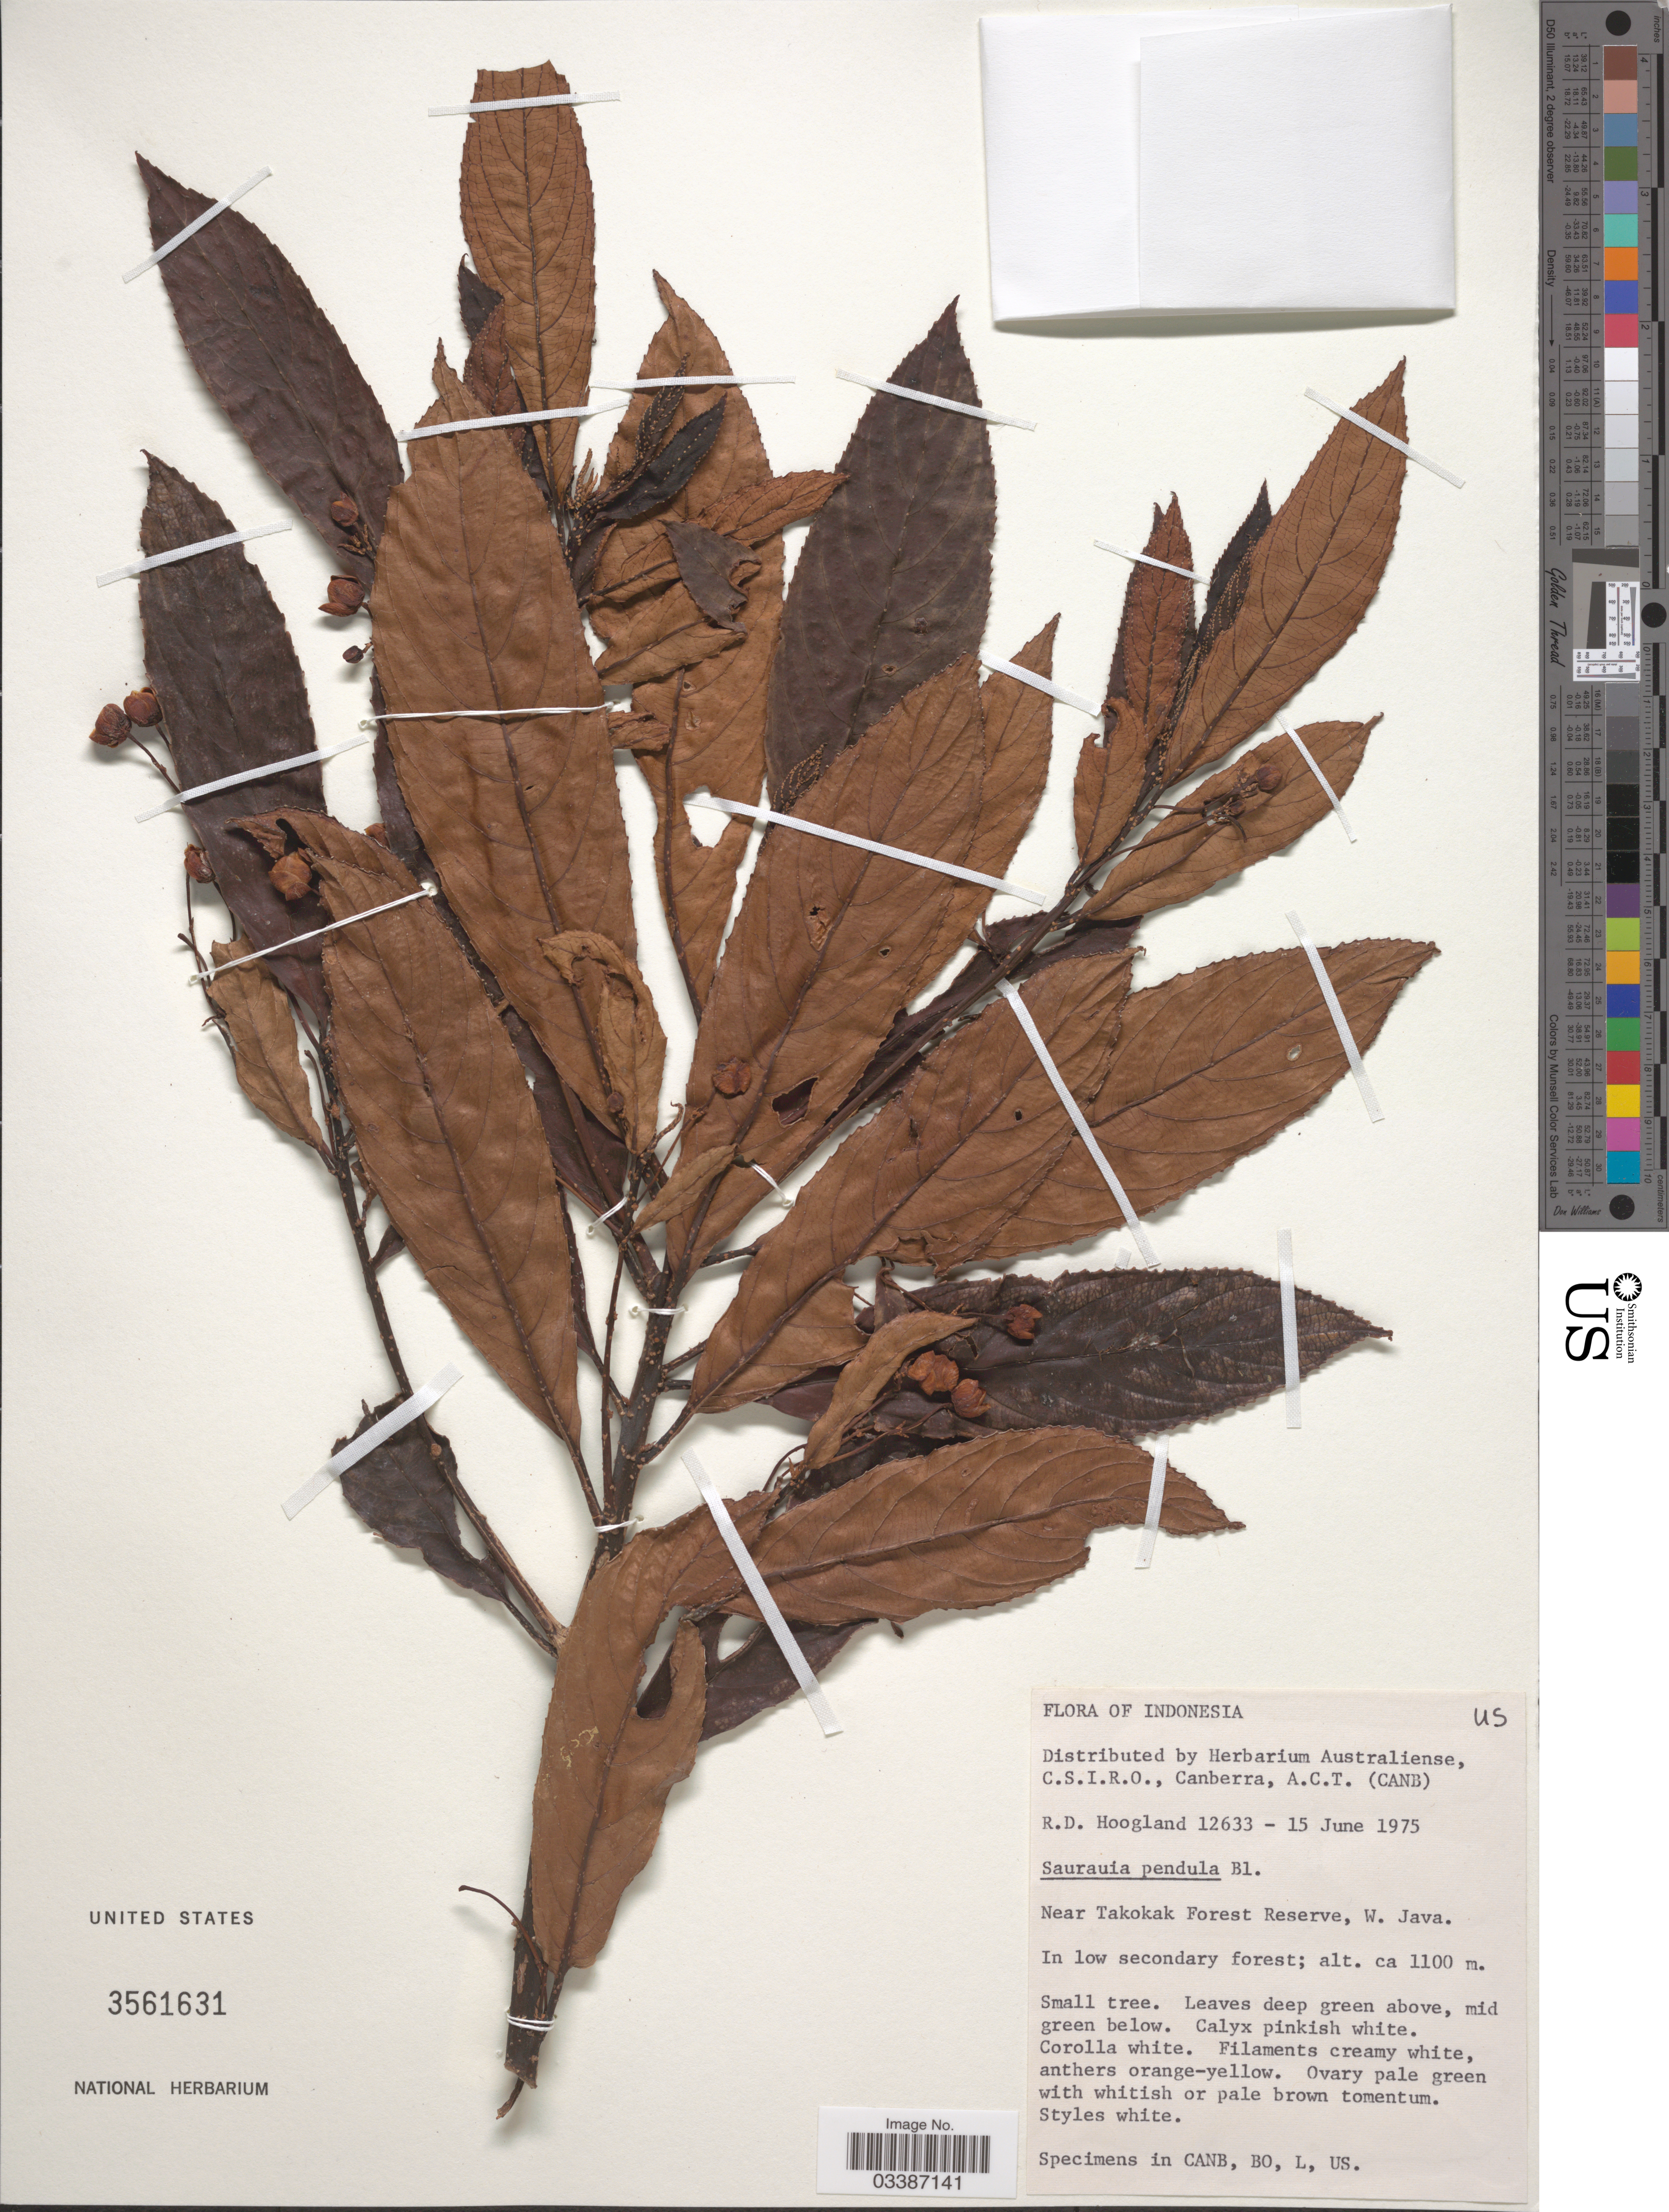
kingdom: Plantae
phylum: Tracheophyta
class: Magnoliopsida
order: Ericales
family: Actinidiaceae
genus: Saurauia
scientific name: Saurauia pendula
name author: Blume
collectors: R. D. Hoogland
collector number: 12633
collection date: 1975-06-15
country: Indonesia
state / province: Java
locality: Near Takokak Forest Reserve, W. Java.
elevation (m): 1100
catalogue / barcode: US 3561631